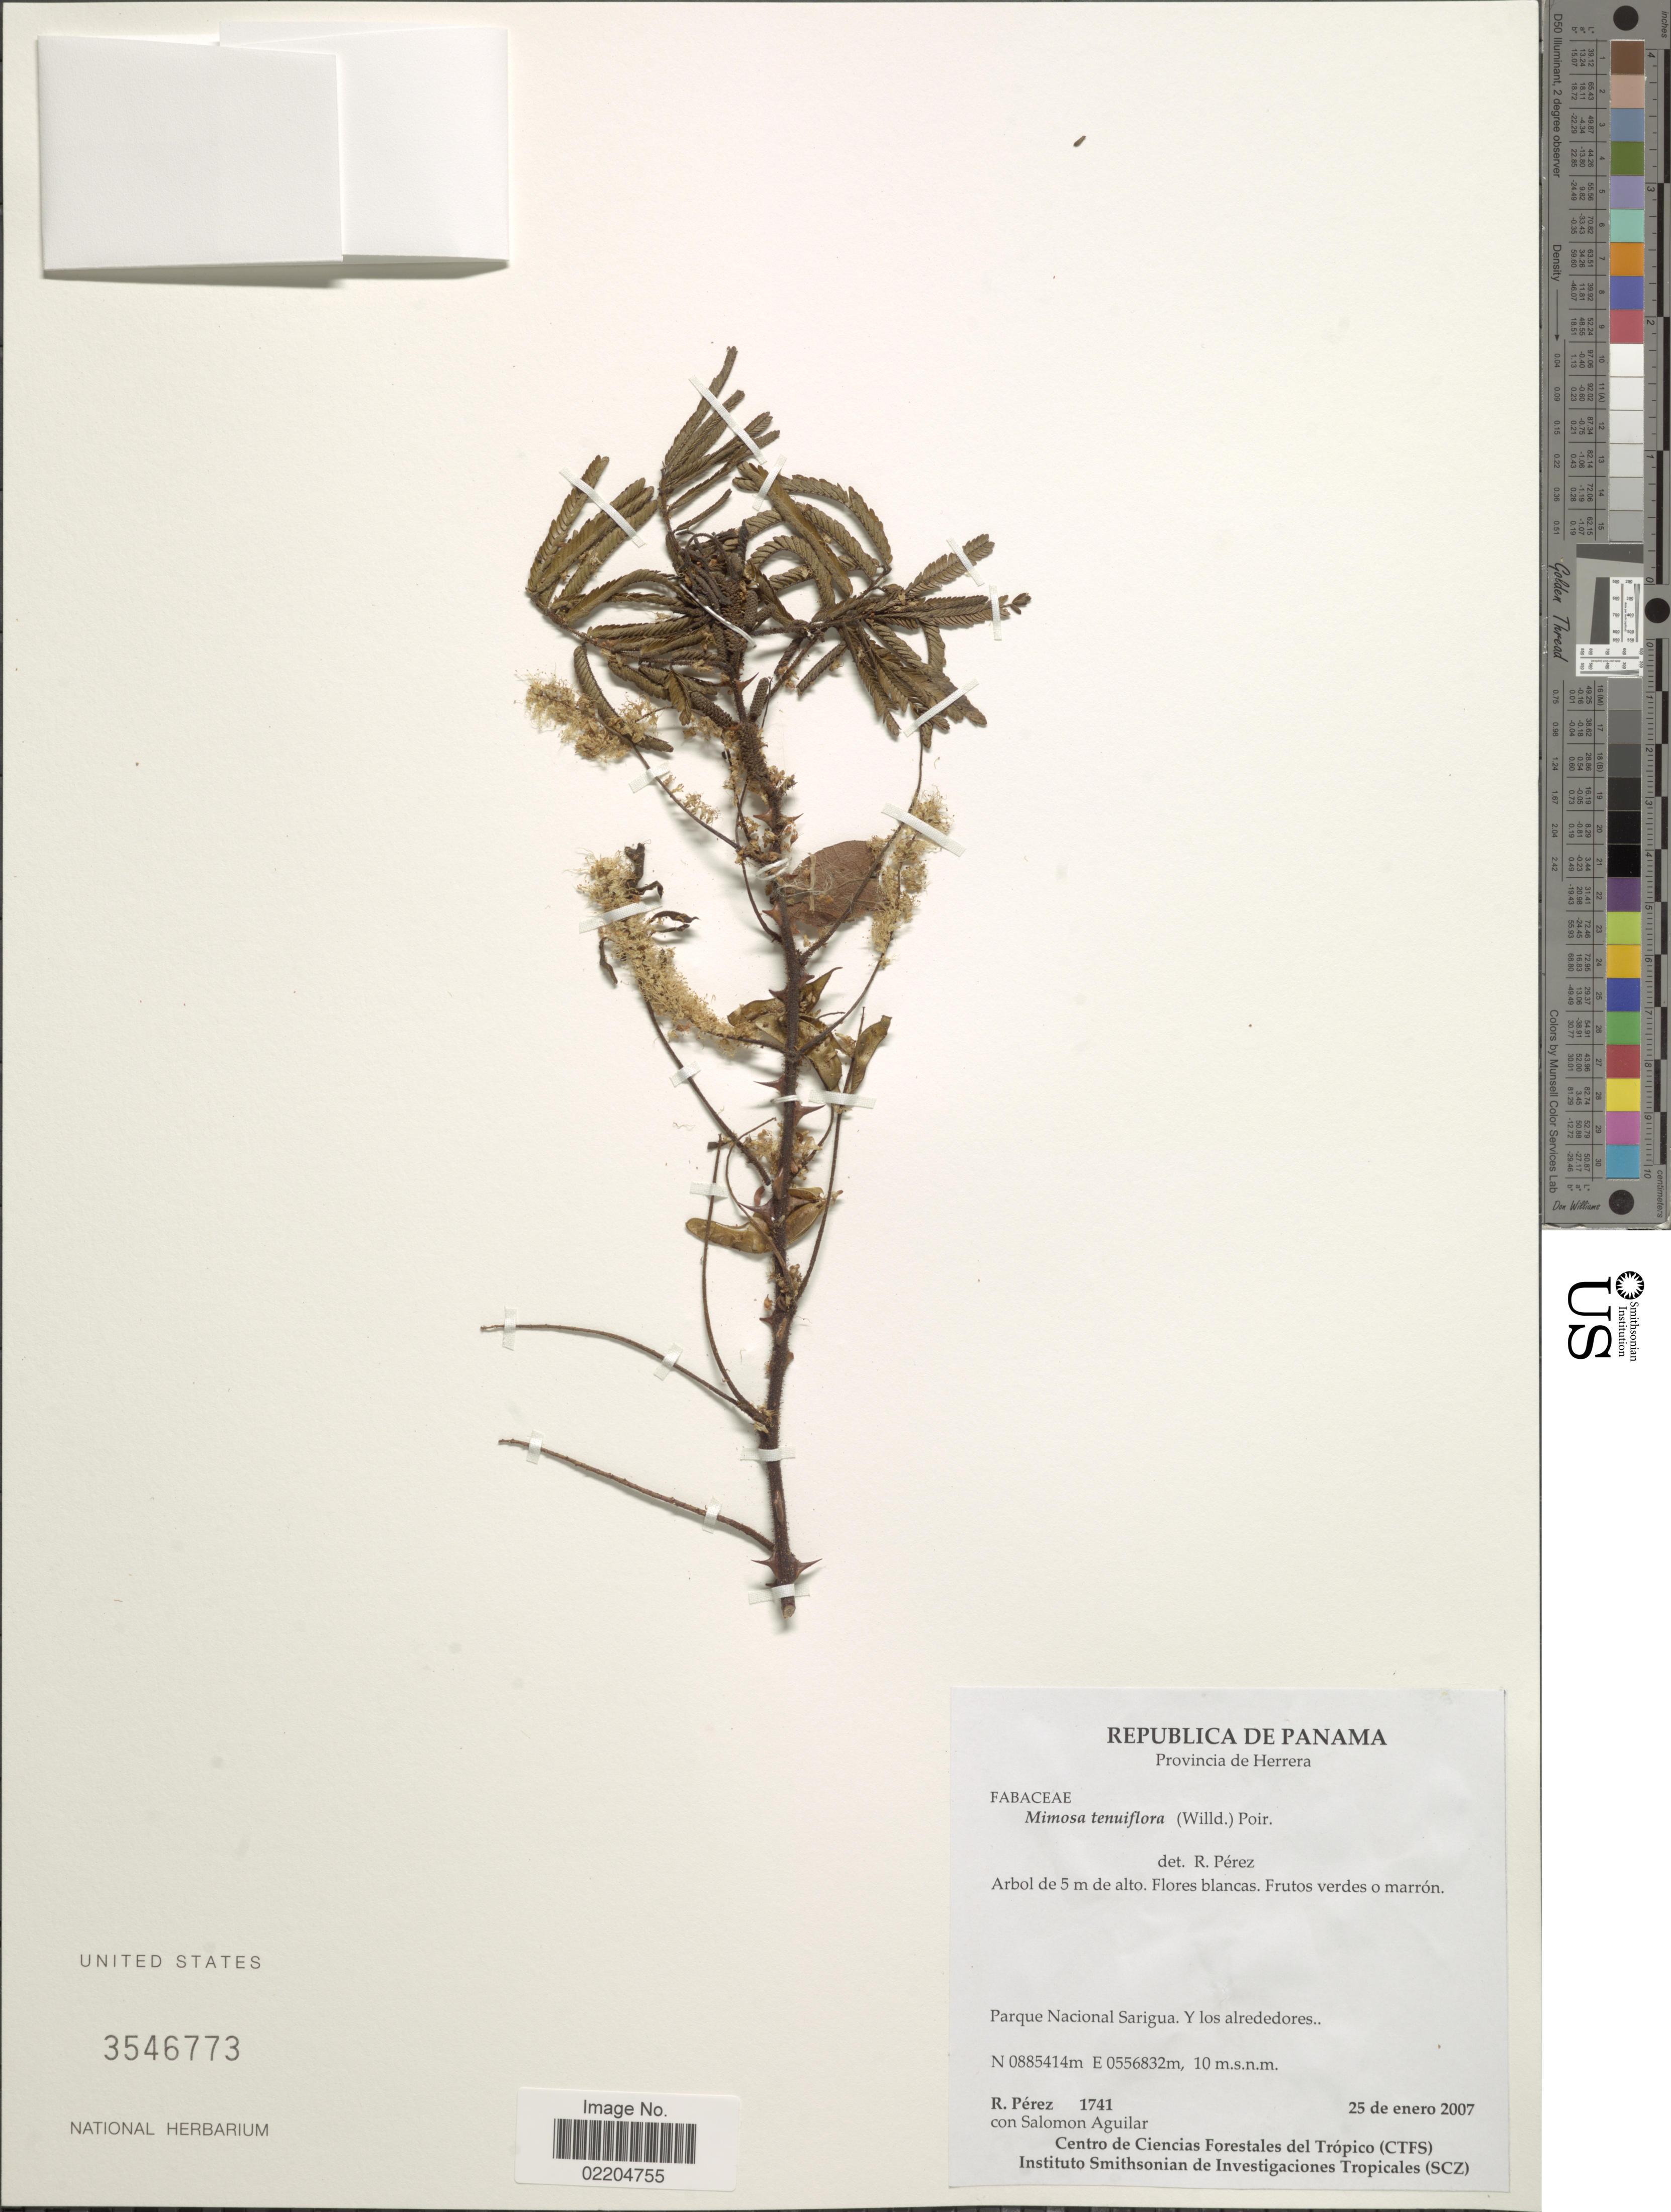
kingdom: Plantae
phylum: Tracheophyta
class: Magnoliopsida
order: Fabales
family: Fabaceae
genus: Mimosa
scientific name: Mimosa tenuiflora Benth., nom. illeg. hom.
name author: Benth.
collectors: R. Perez & S. Aguilar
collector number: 1741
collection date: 2007-01-25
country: Panama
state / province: Herrera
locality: Provincia de Herrera. Parque Nacional Sarigua. Y los alrededores.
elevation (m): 10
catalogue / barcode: US 3546773